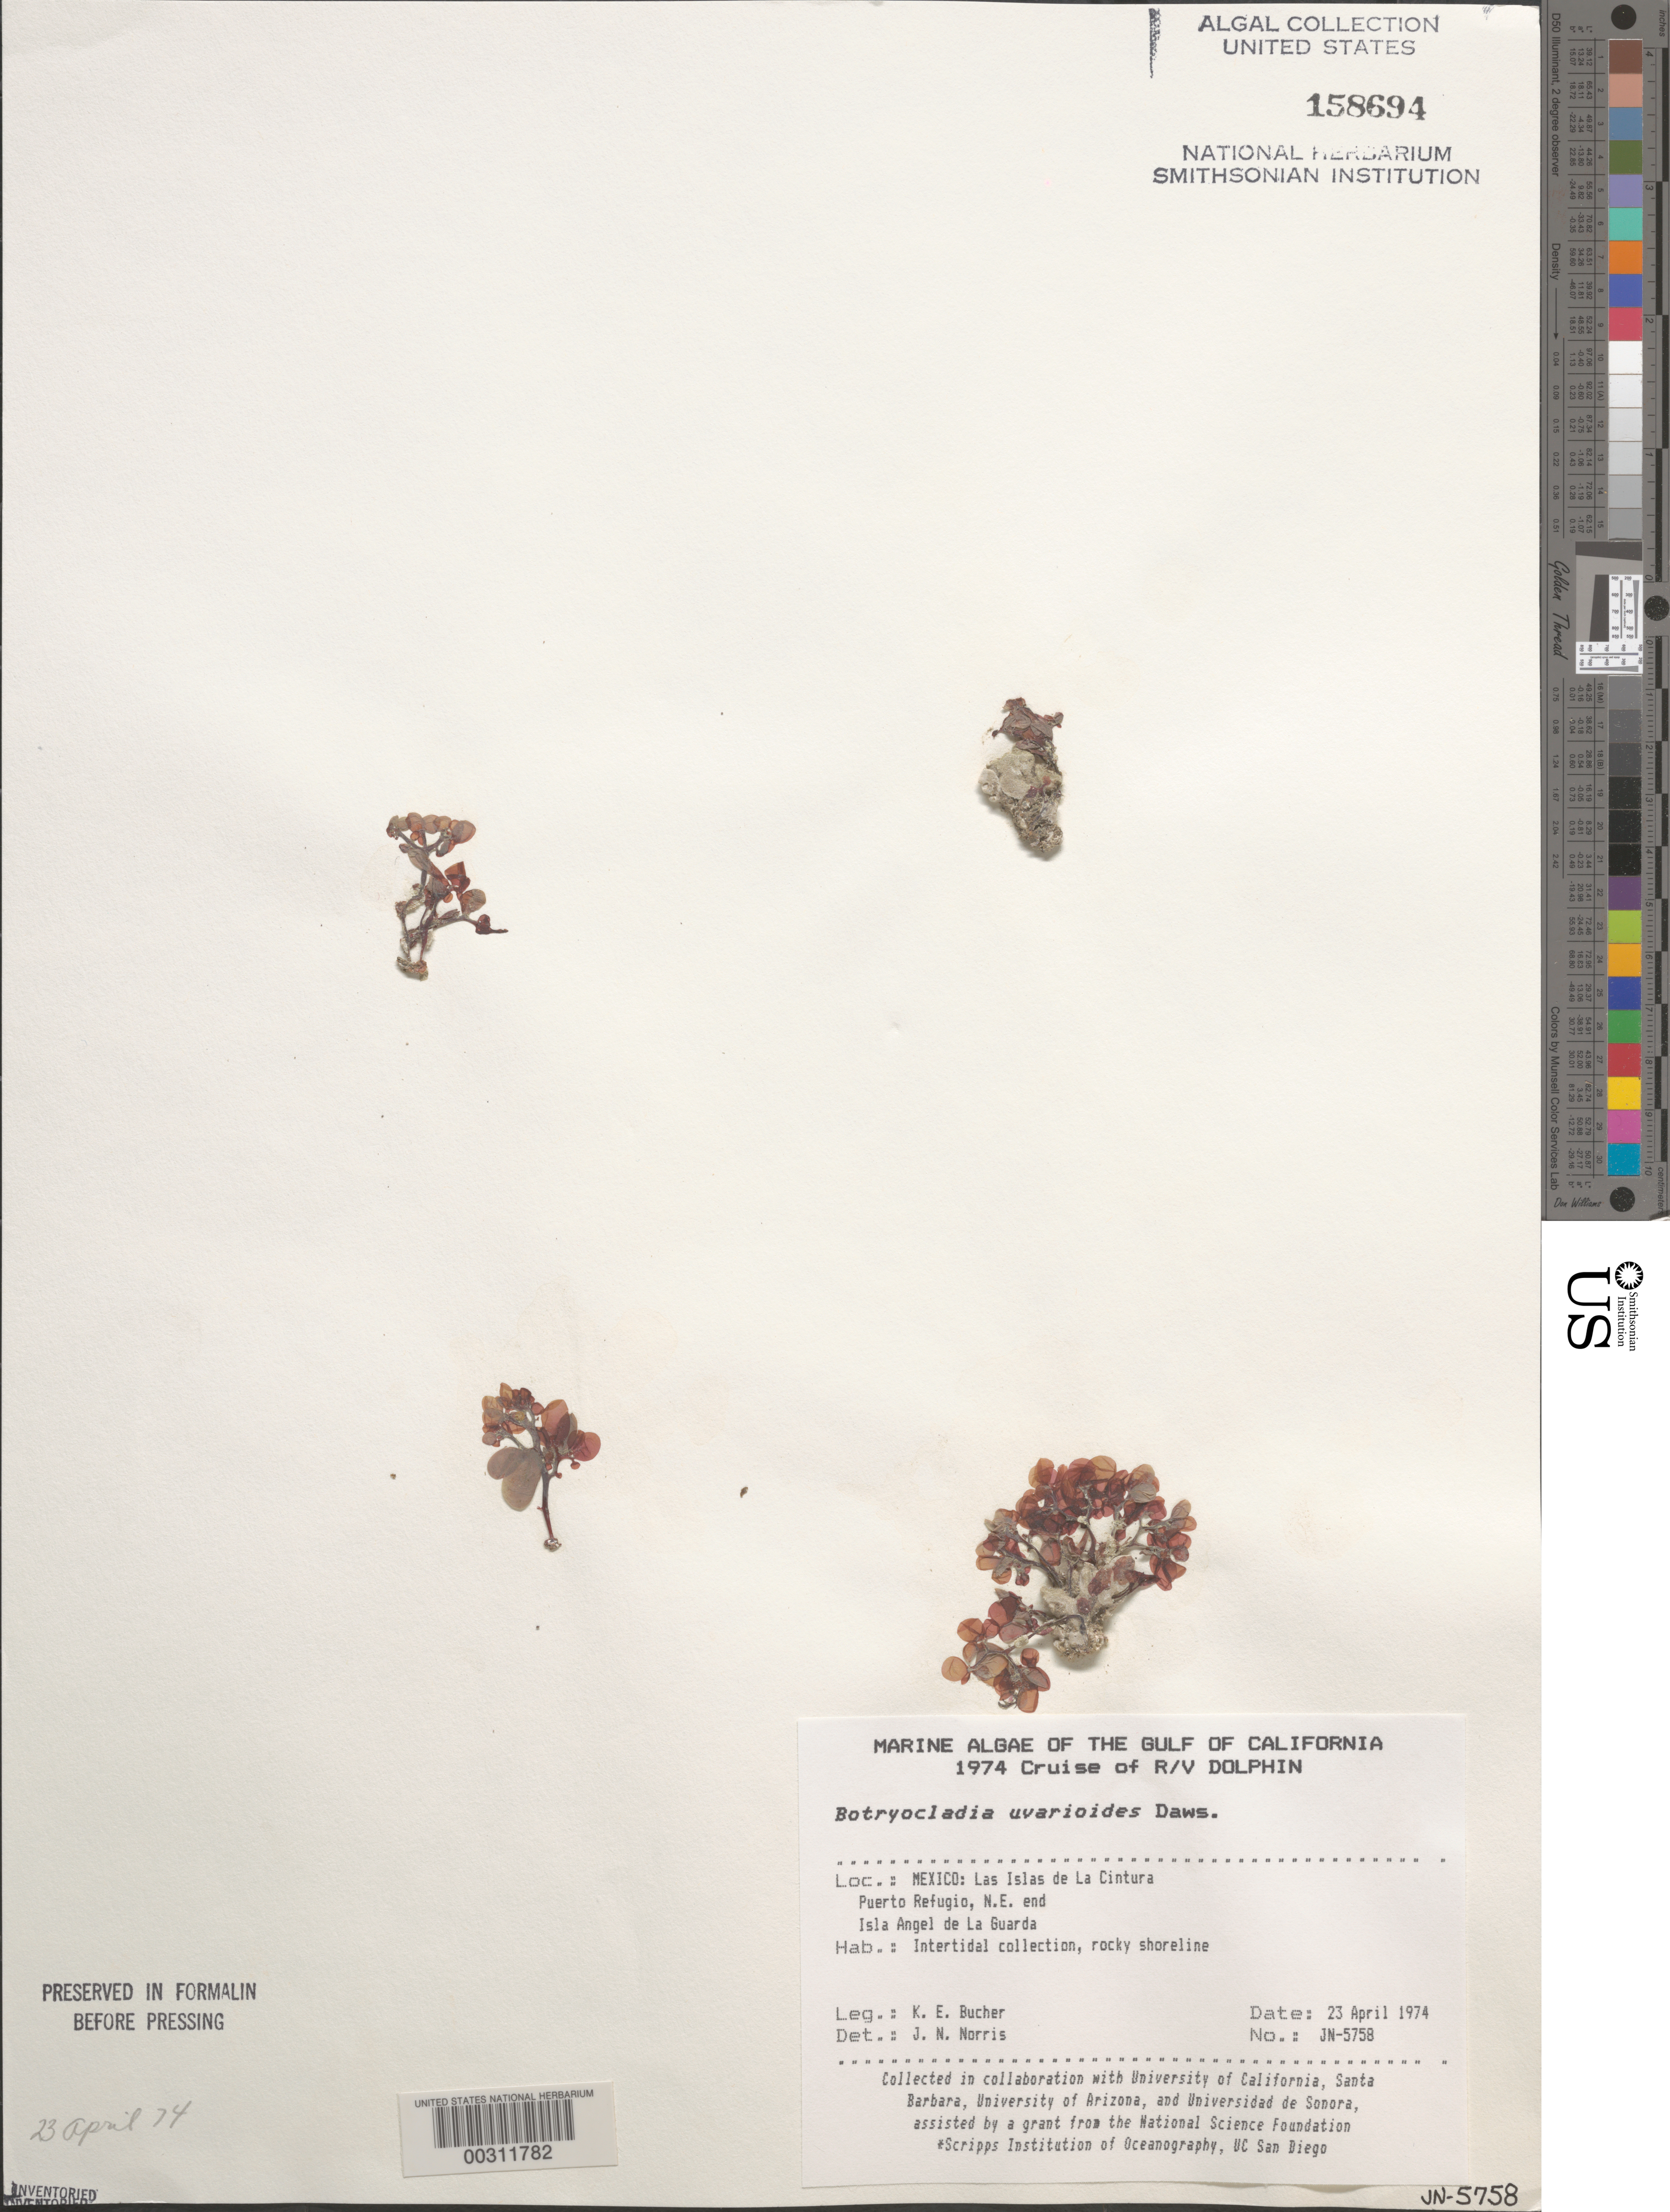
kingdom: Plantae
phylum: Rhodophyta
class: Florideophyceae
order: Rhodymeniales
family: Rhodymeniaceae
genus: Botryocladia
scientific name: Botryocladia uvarioides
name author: E.Y. Dawson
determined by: Norris, James N.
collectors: K. E. Bucher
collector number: JN-5758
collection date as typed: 23 Apr 1974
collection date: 1974-04-23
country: Mexico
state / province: Baja California Norte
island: Isla Angel de la Guarda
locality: Puerto Refugio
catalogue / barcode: US 158694